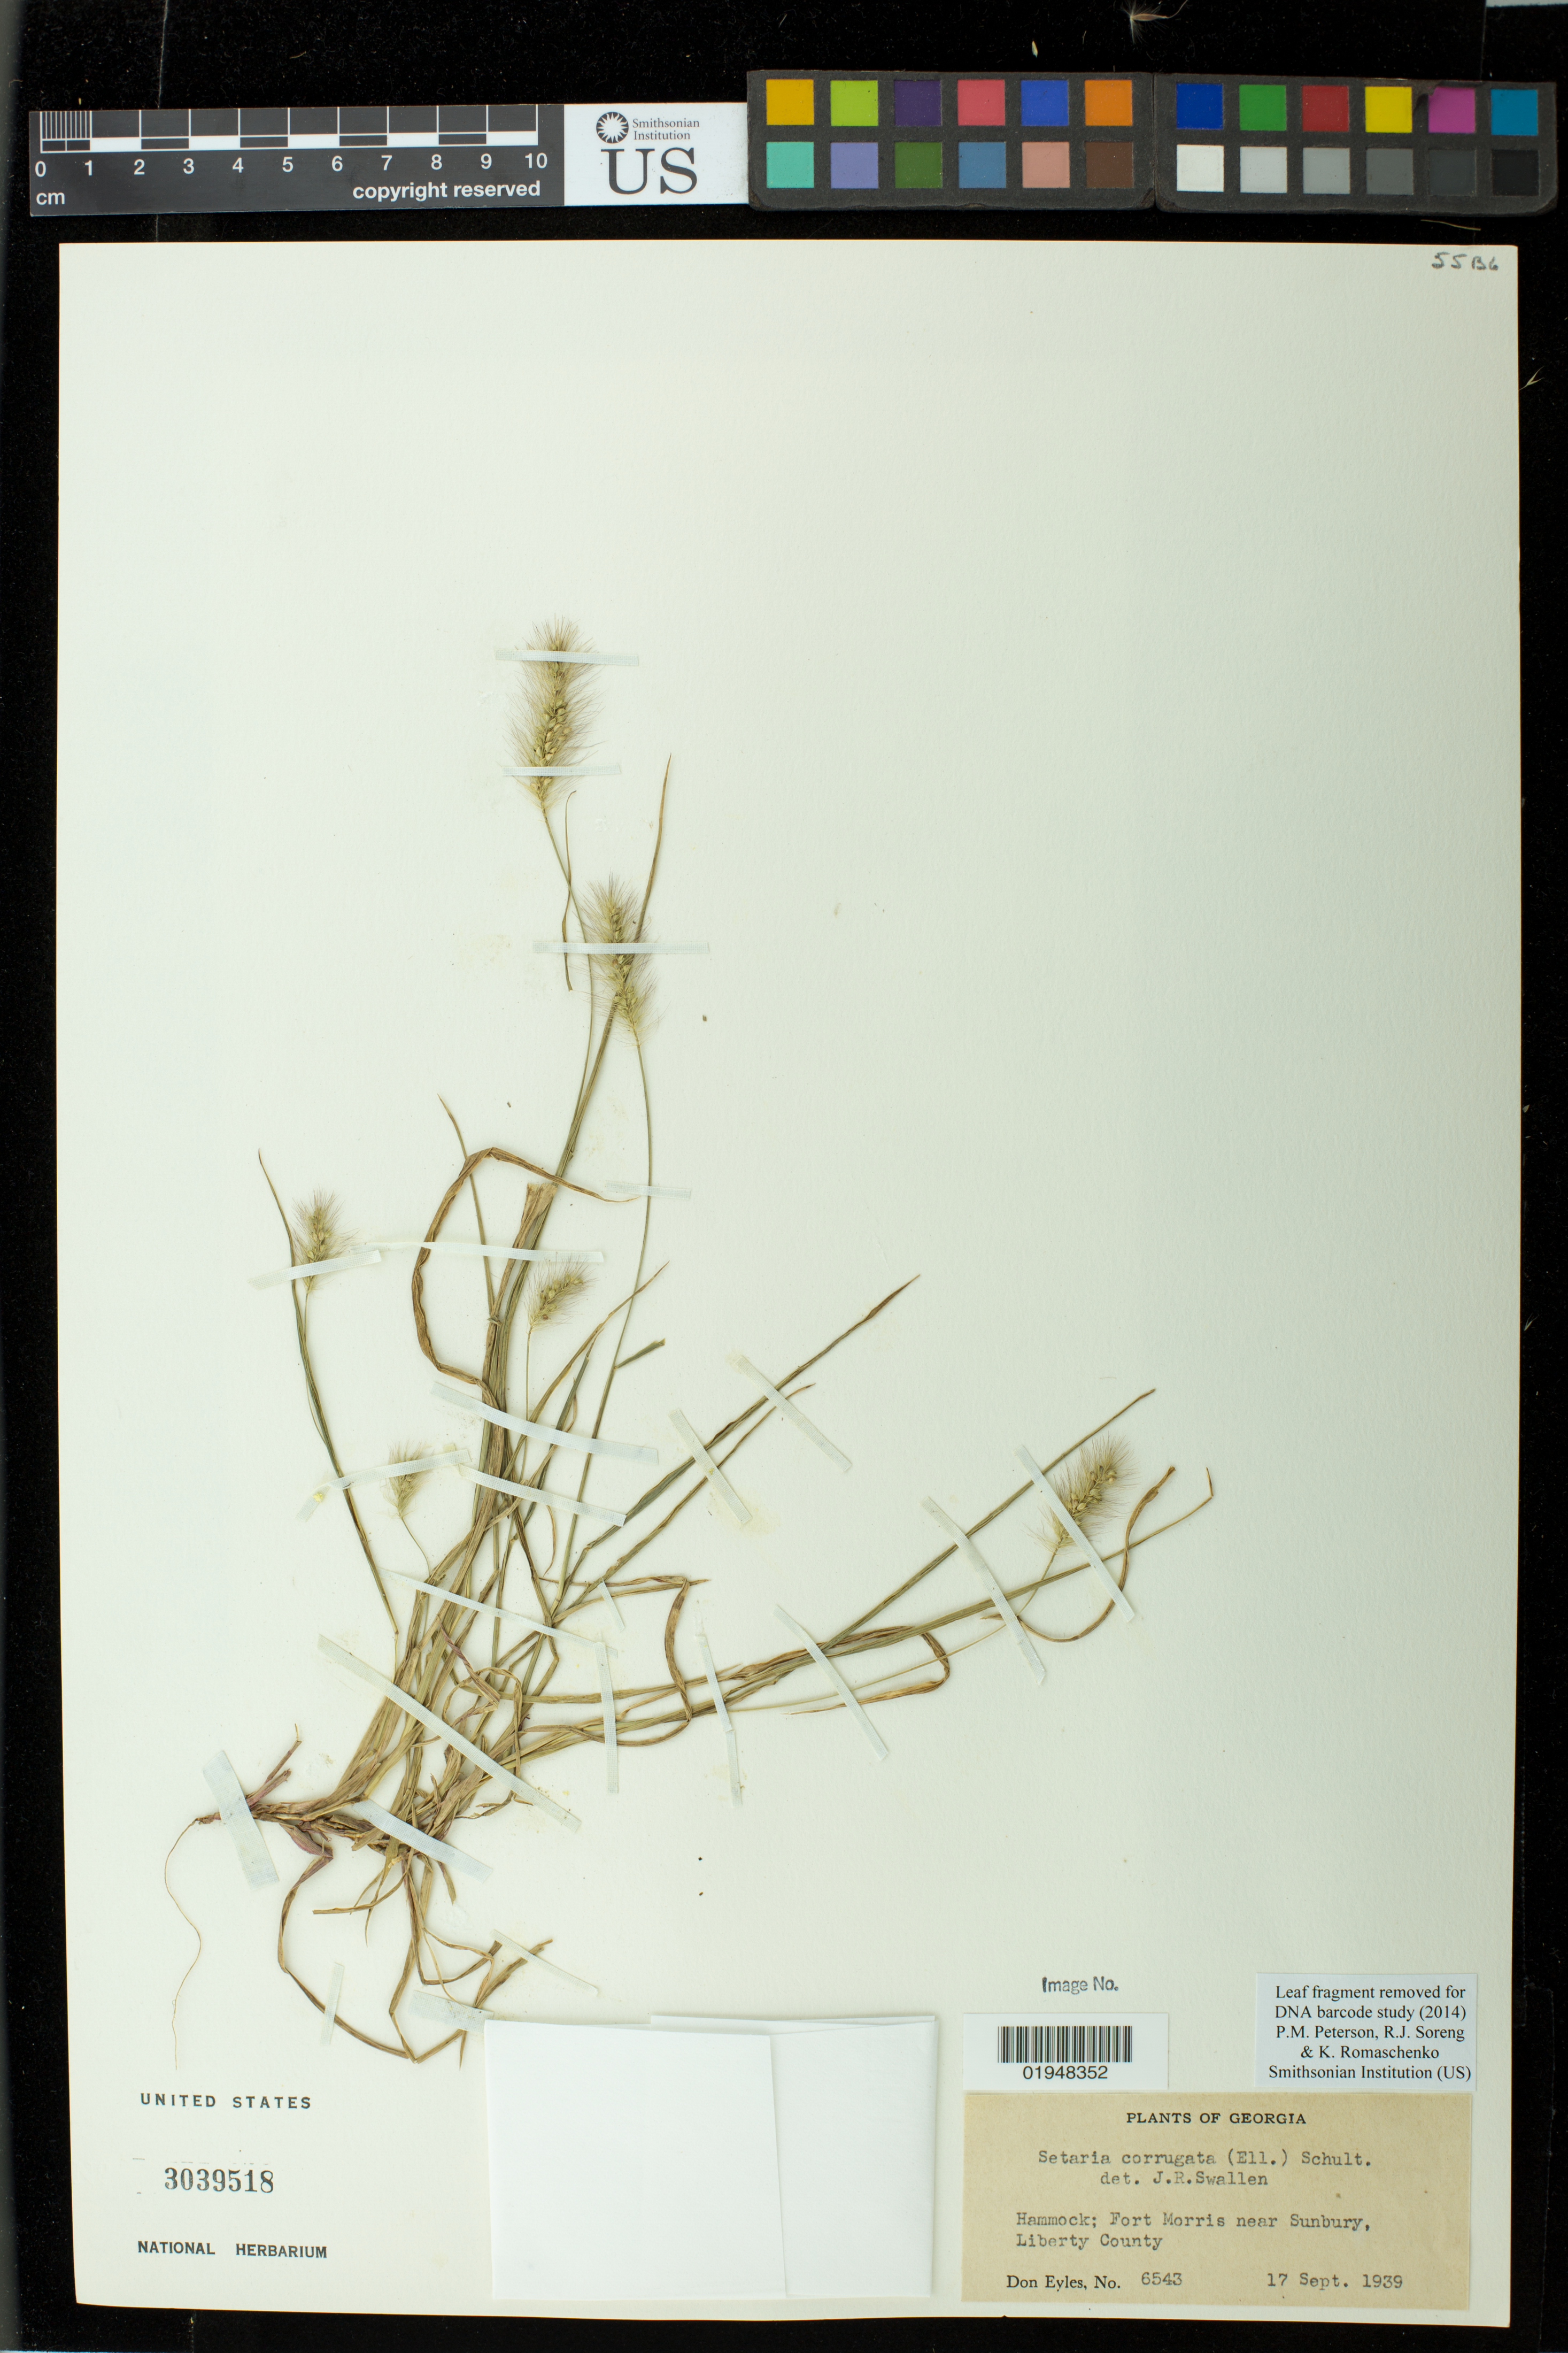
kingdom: Plantae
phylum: Tracheophyta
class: Liliopsida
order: Poales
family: Poaceae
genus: Setaria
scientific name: Setaria corrugata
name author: (Elliott) Schult.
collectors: D. Eyles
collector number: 6543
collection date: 1939-09-17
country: United States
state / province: Georgia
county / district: Liberty County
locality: Hammock; Fort Morris near Sunbury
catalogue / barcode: US 3039518